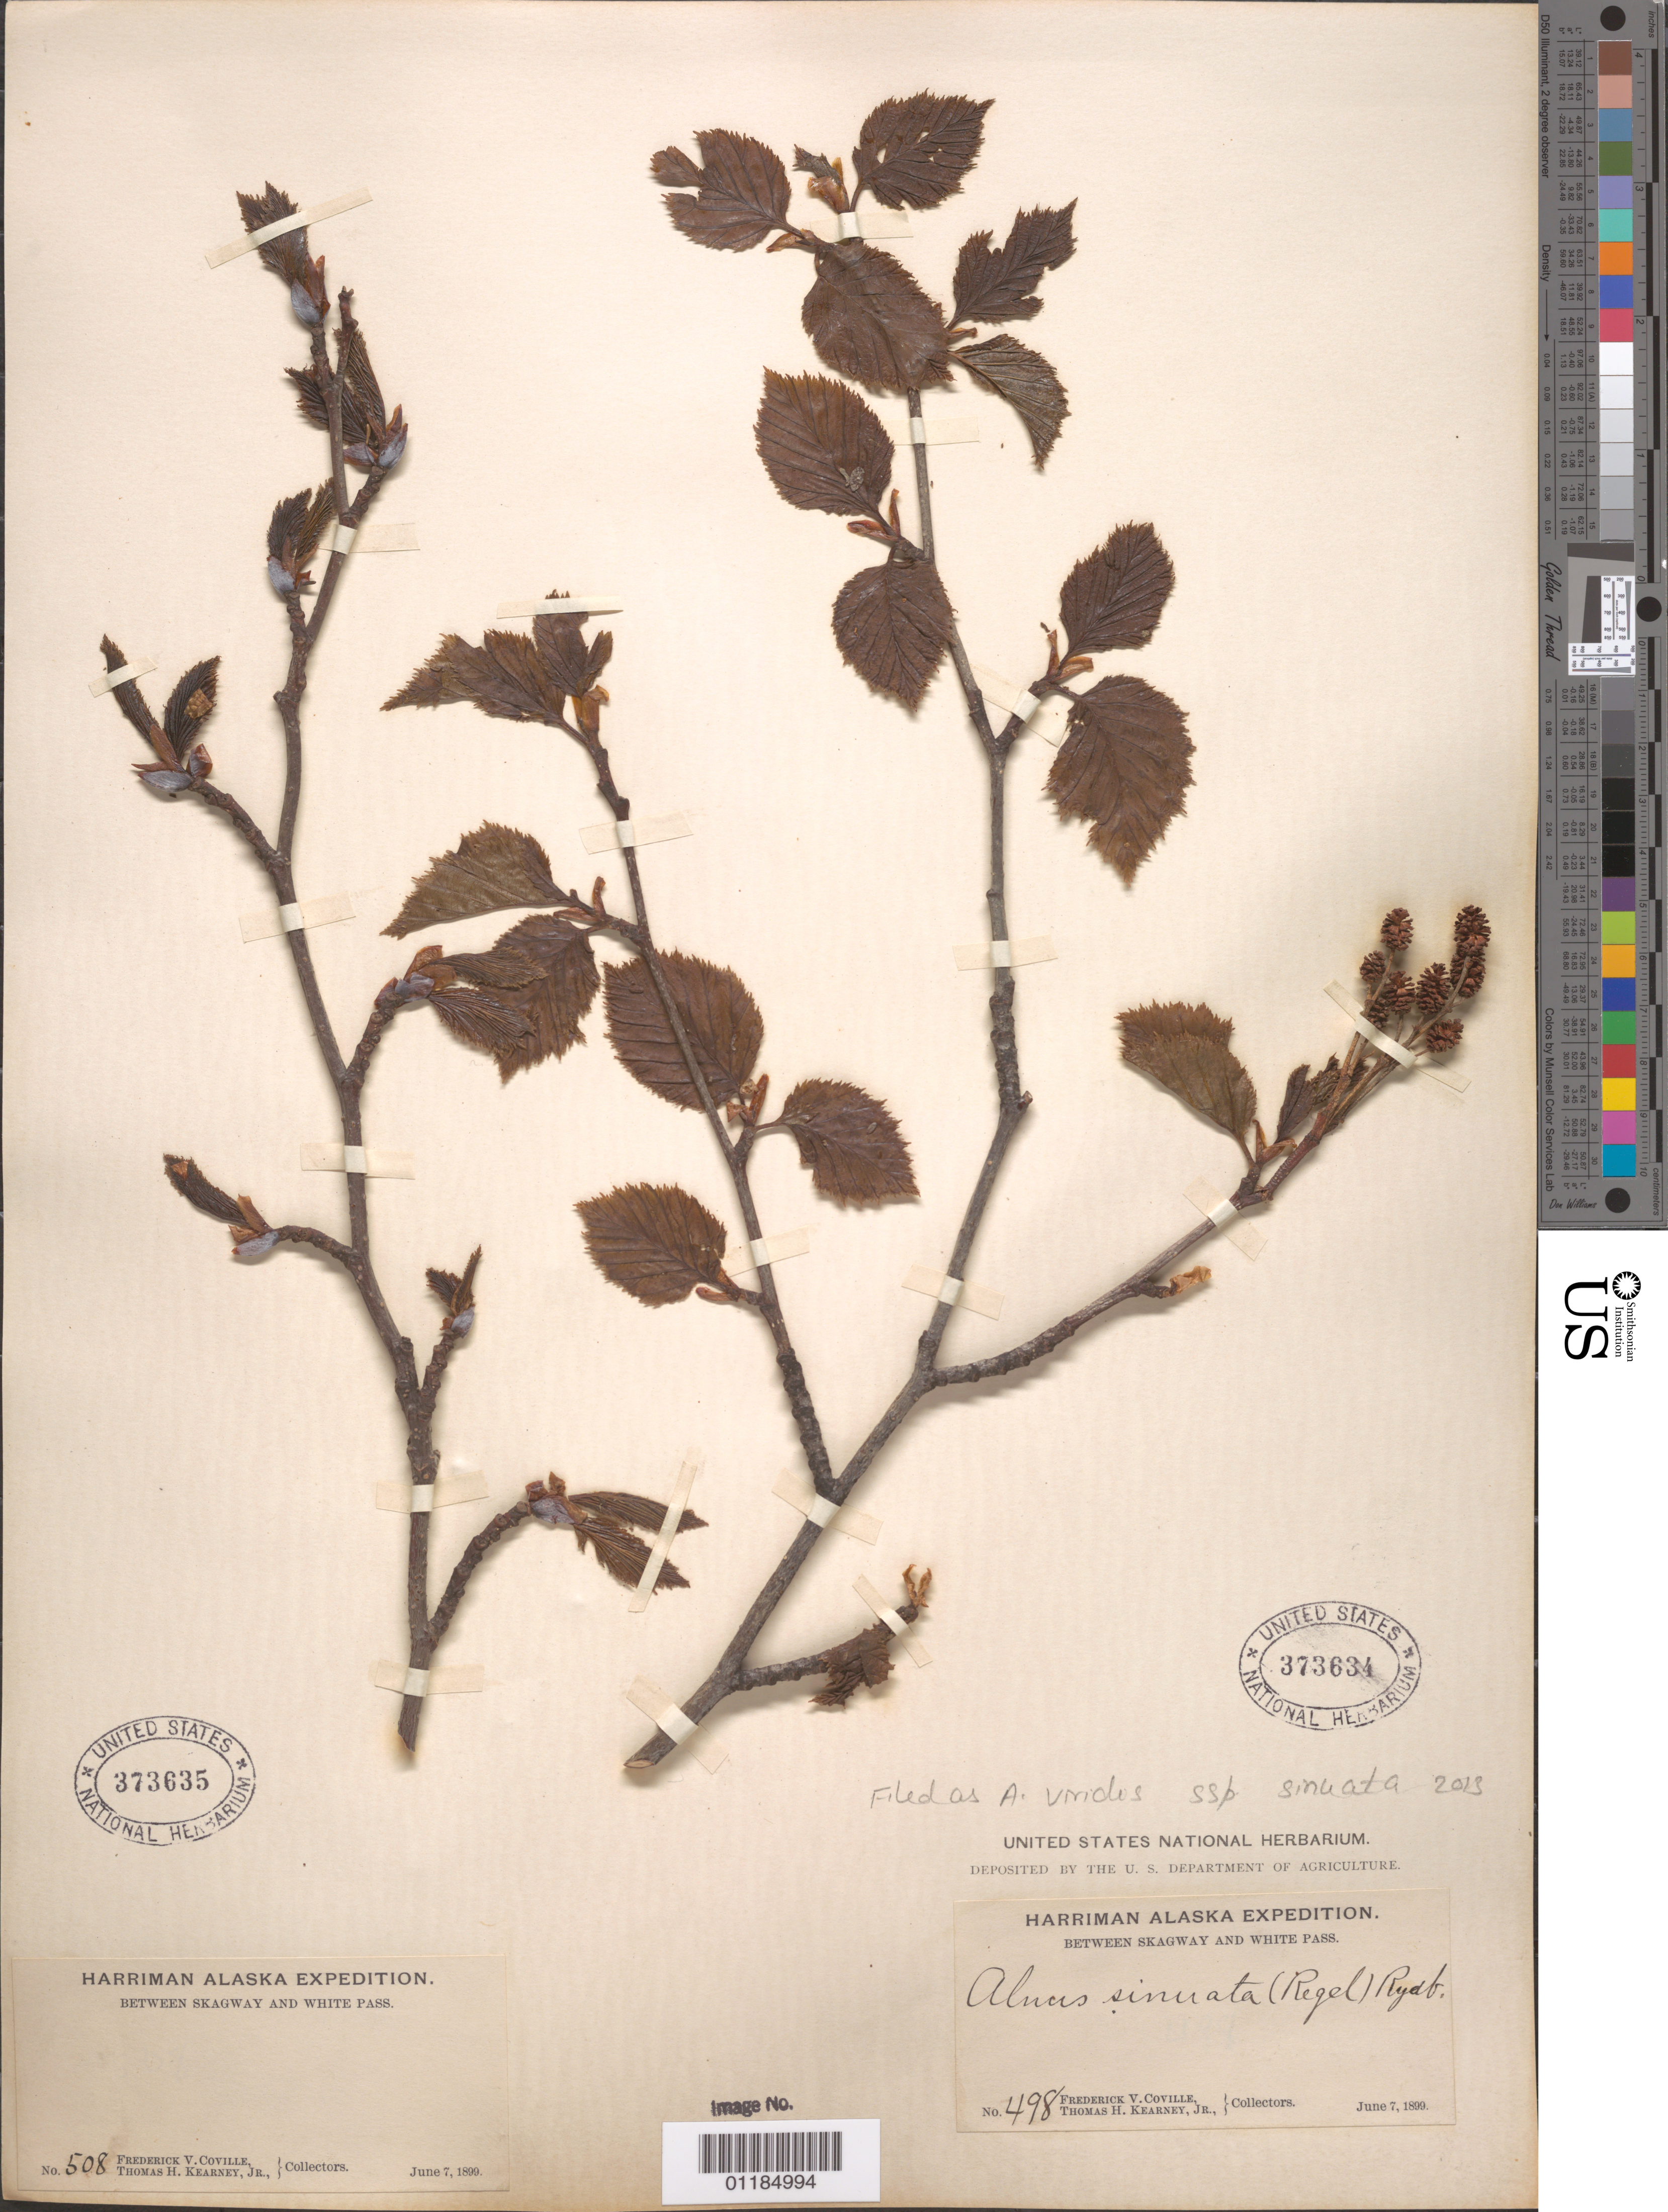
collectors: F. V. Coville & T. H. Kearney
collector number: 508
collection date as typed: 07 Jun 1899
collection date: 1899-06-07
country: United States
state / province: Alaska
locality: Between Skagway and White Pass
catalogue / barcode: US 373635